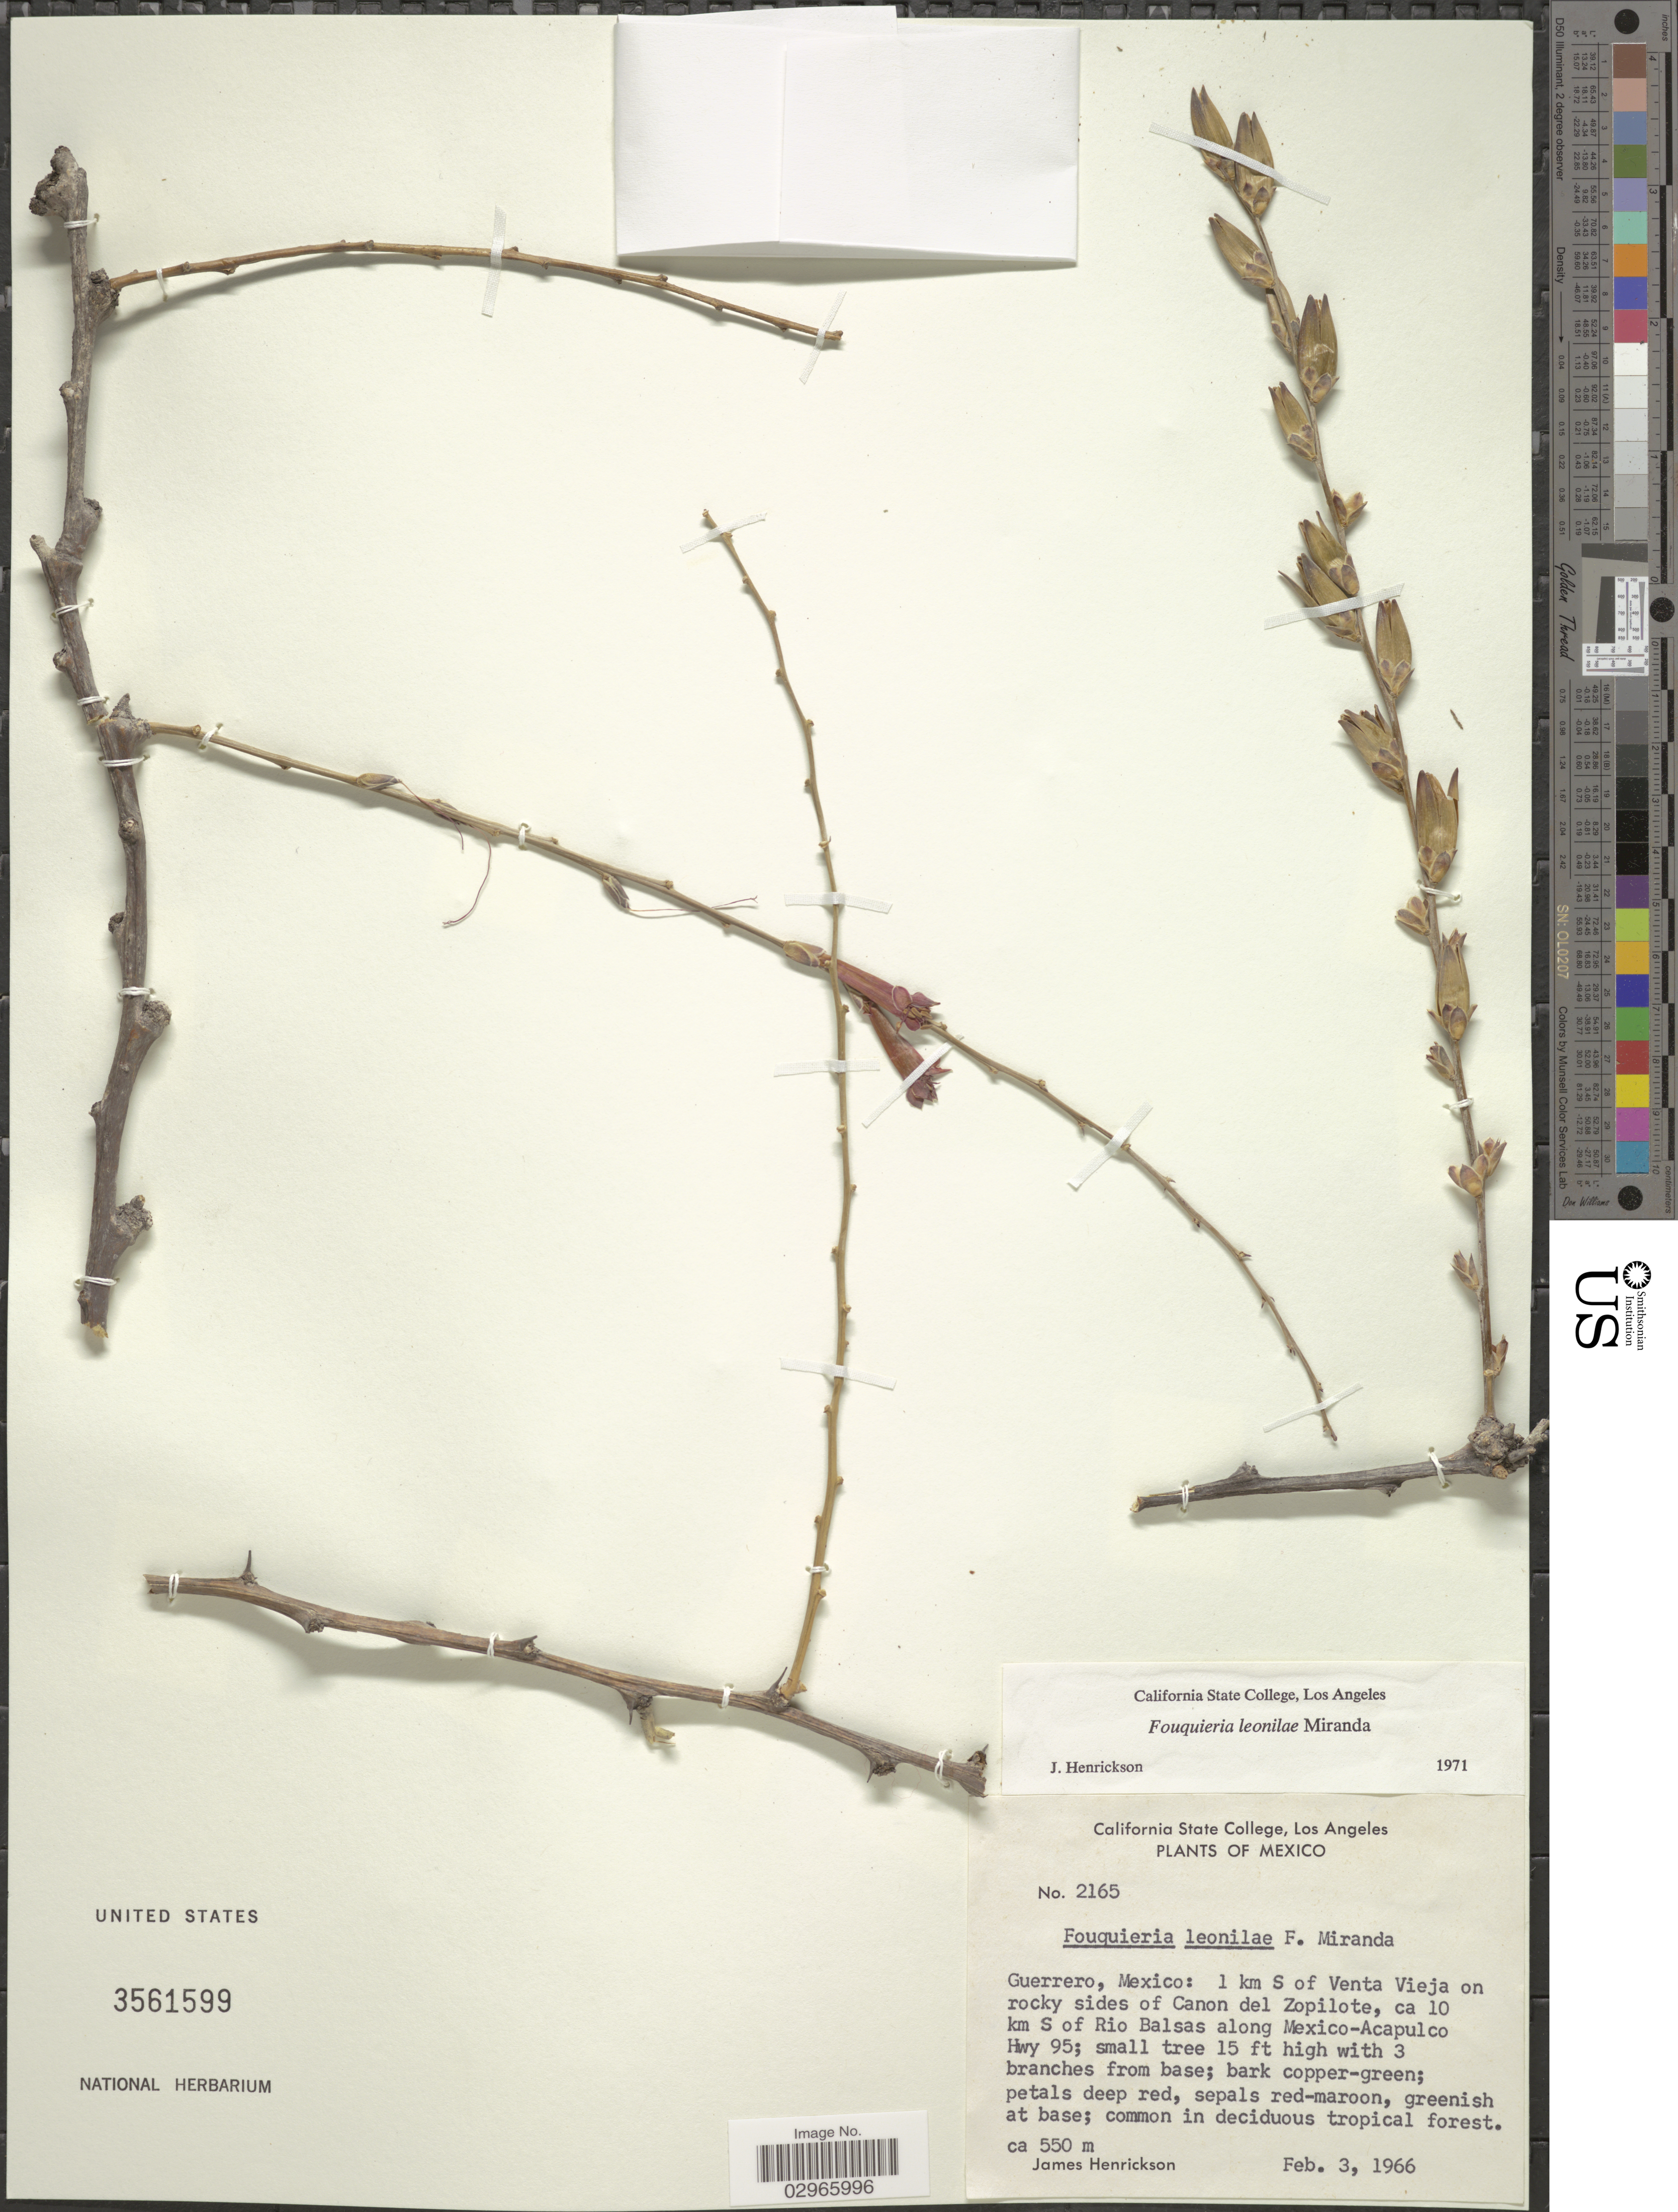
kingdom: Plantae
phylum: Tracheophyta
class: Magnoliopsida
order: Ericales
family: Fouquieriaceae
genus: Fouquieria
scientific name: Fouquieria leonilae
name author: Miranda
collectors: J. Henrickson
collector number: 2165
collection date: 1966-02-03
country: Mexico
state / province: Guerrero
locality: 1 km S of Venta Vieja on rocky sides of Canon del Zopilote, ca 10 km S of Rio Balsas along Mexico-Acapulco Hwy 95.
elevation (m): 550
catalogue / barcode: US 3561599